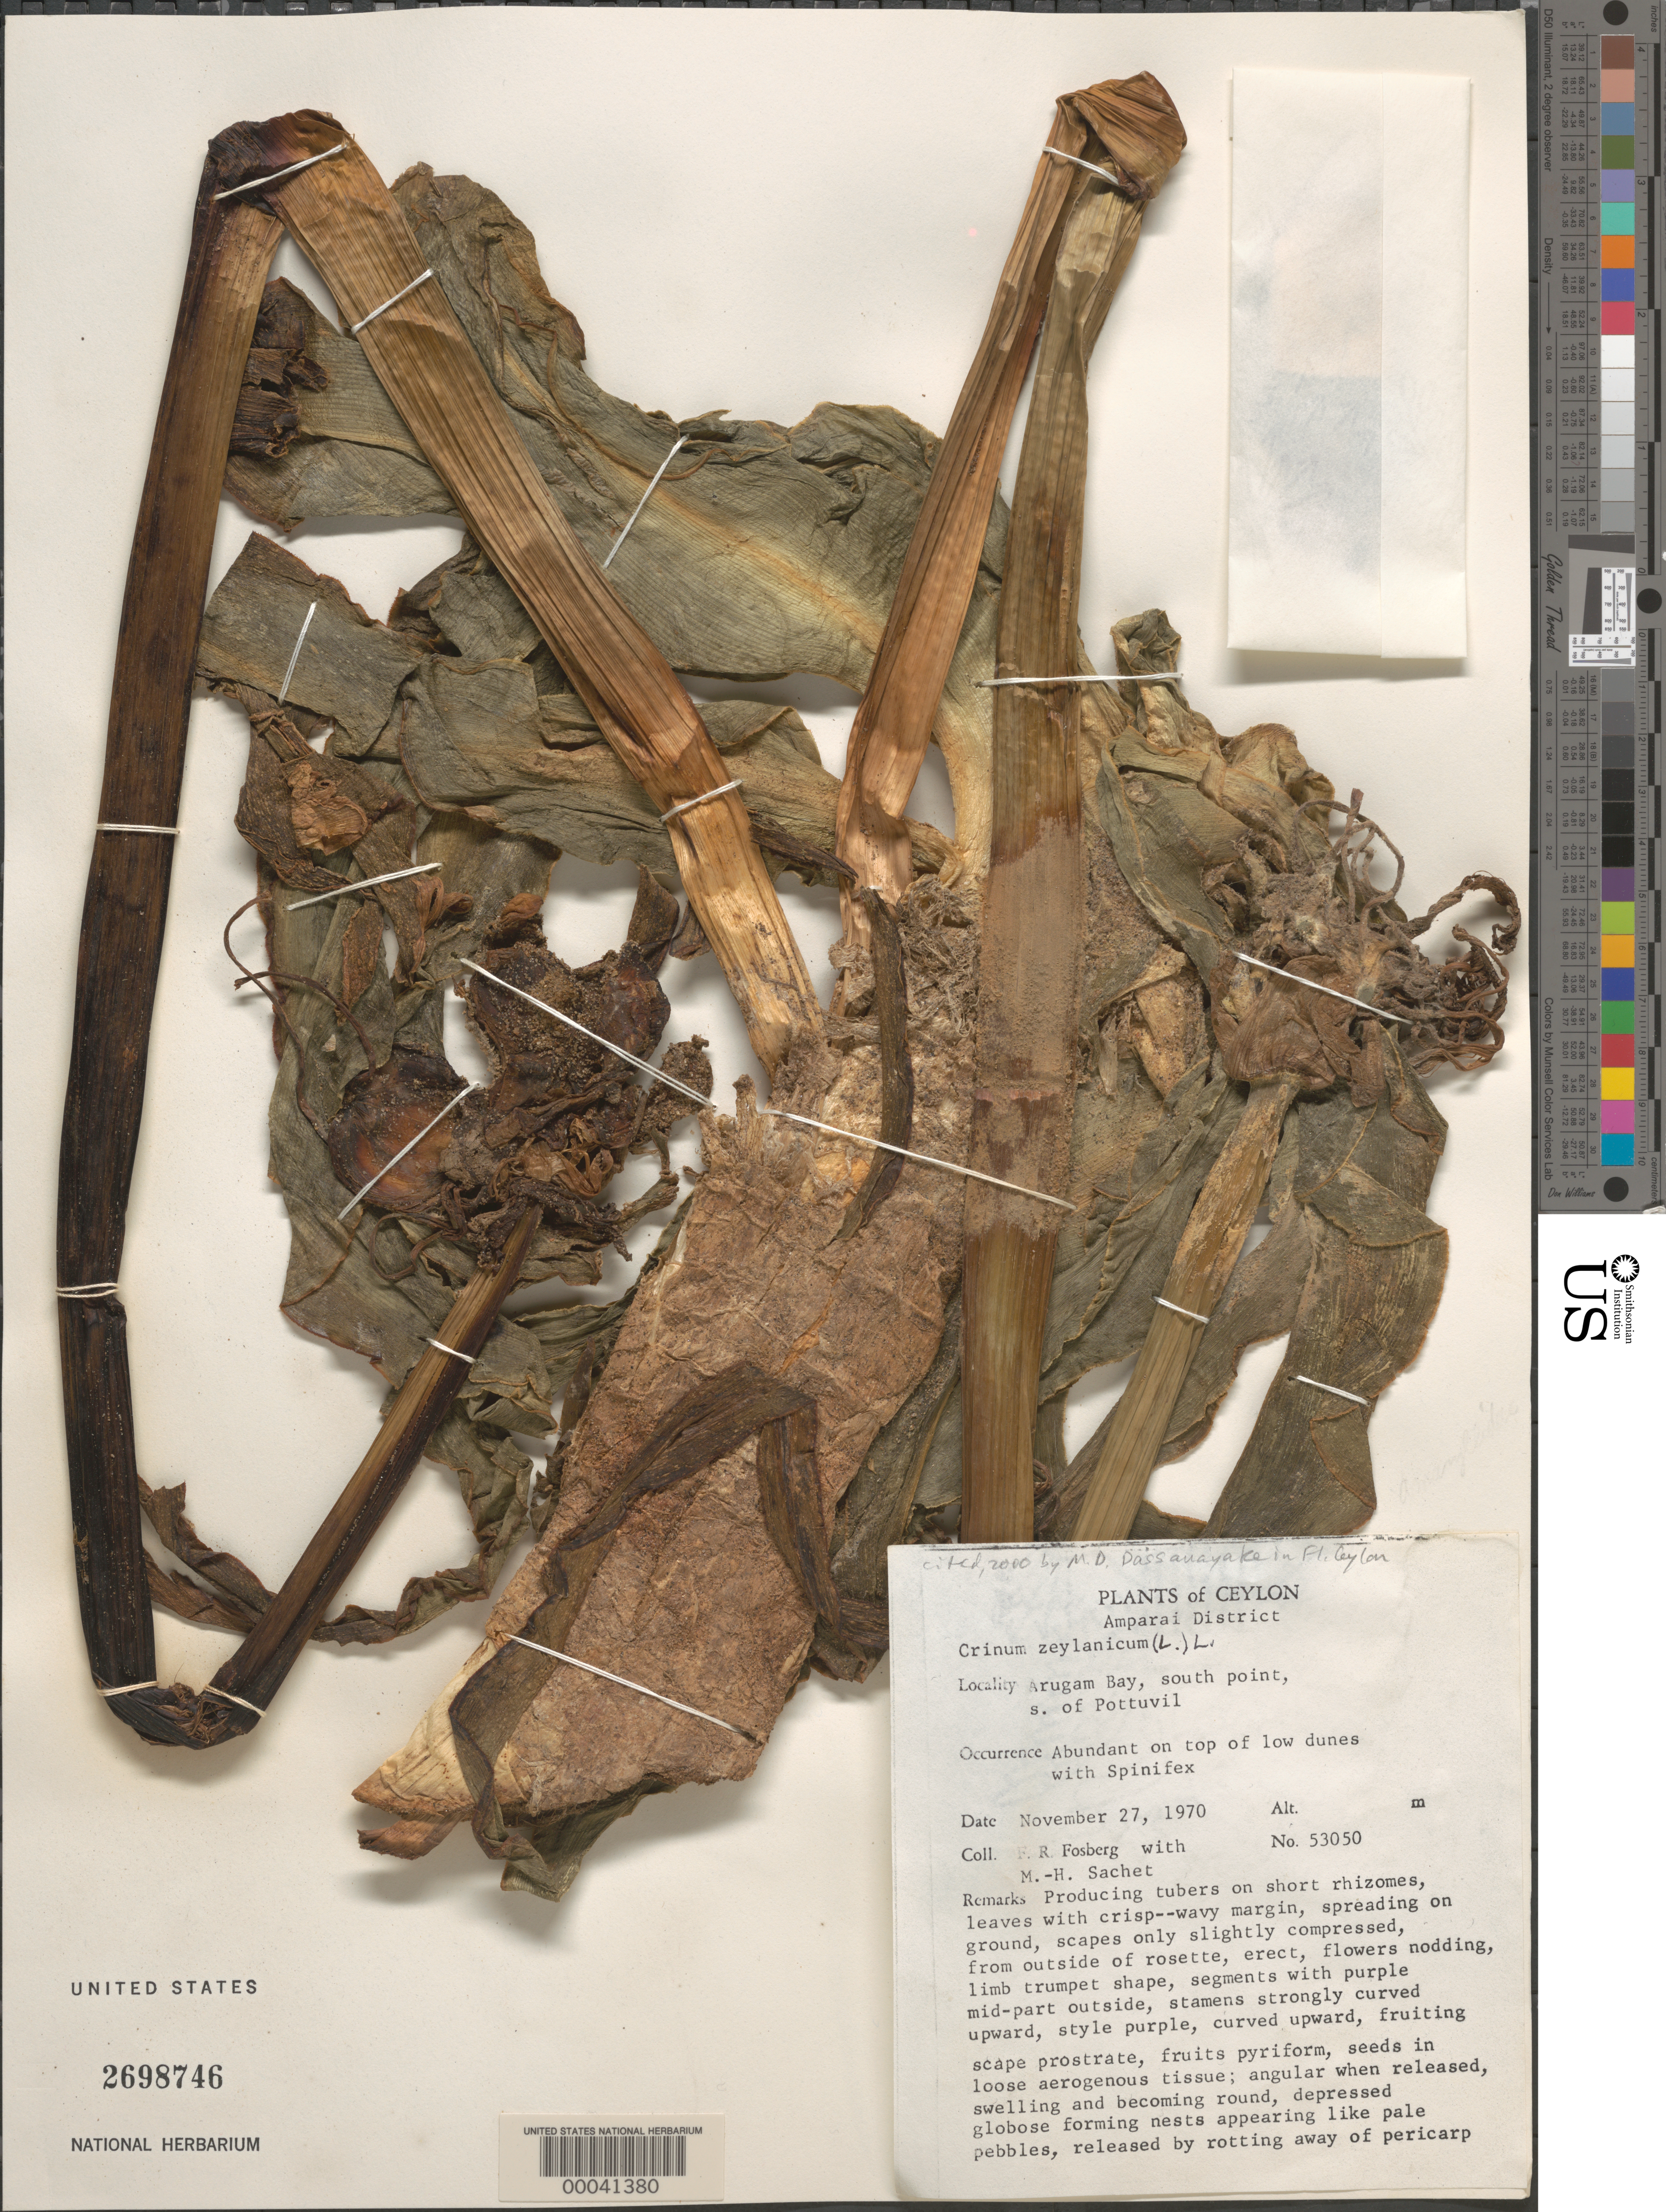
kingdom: Plantae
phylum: Tracheophyta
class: Liliopsida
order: Asparagales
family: Amaryllidaceae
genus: Crinum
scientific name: Crinum zeylanicum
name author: (L.) L.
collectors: F. R. Fosberg & M.-H. Sachet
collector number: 53050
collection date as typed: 27 Nov 1970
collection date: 1970-11-27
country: Sri Lanka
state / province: Eastern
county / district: Amaparai Dist.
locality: Arugam bay, south point, s of pottuvil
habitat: Top of low dunes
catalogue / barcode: US 2698746